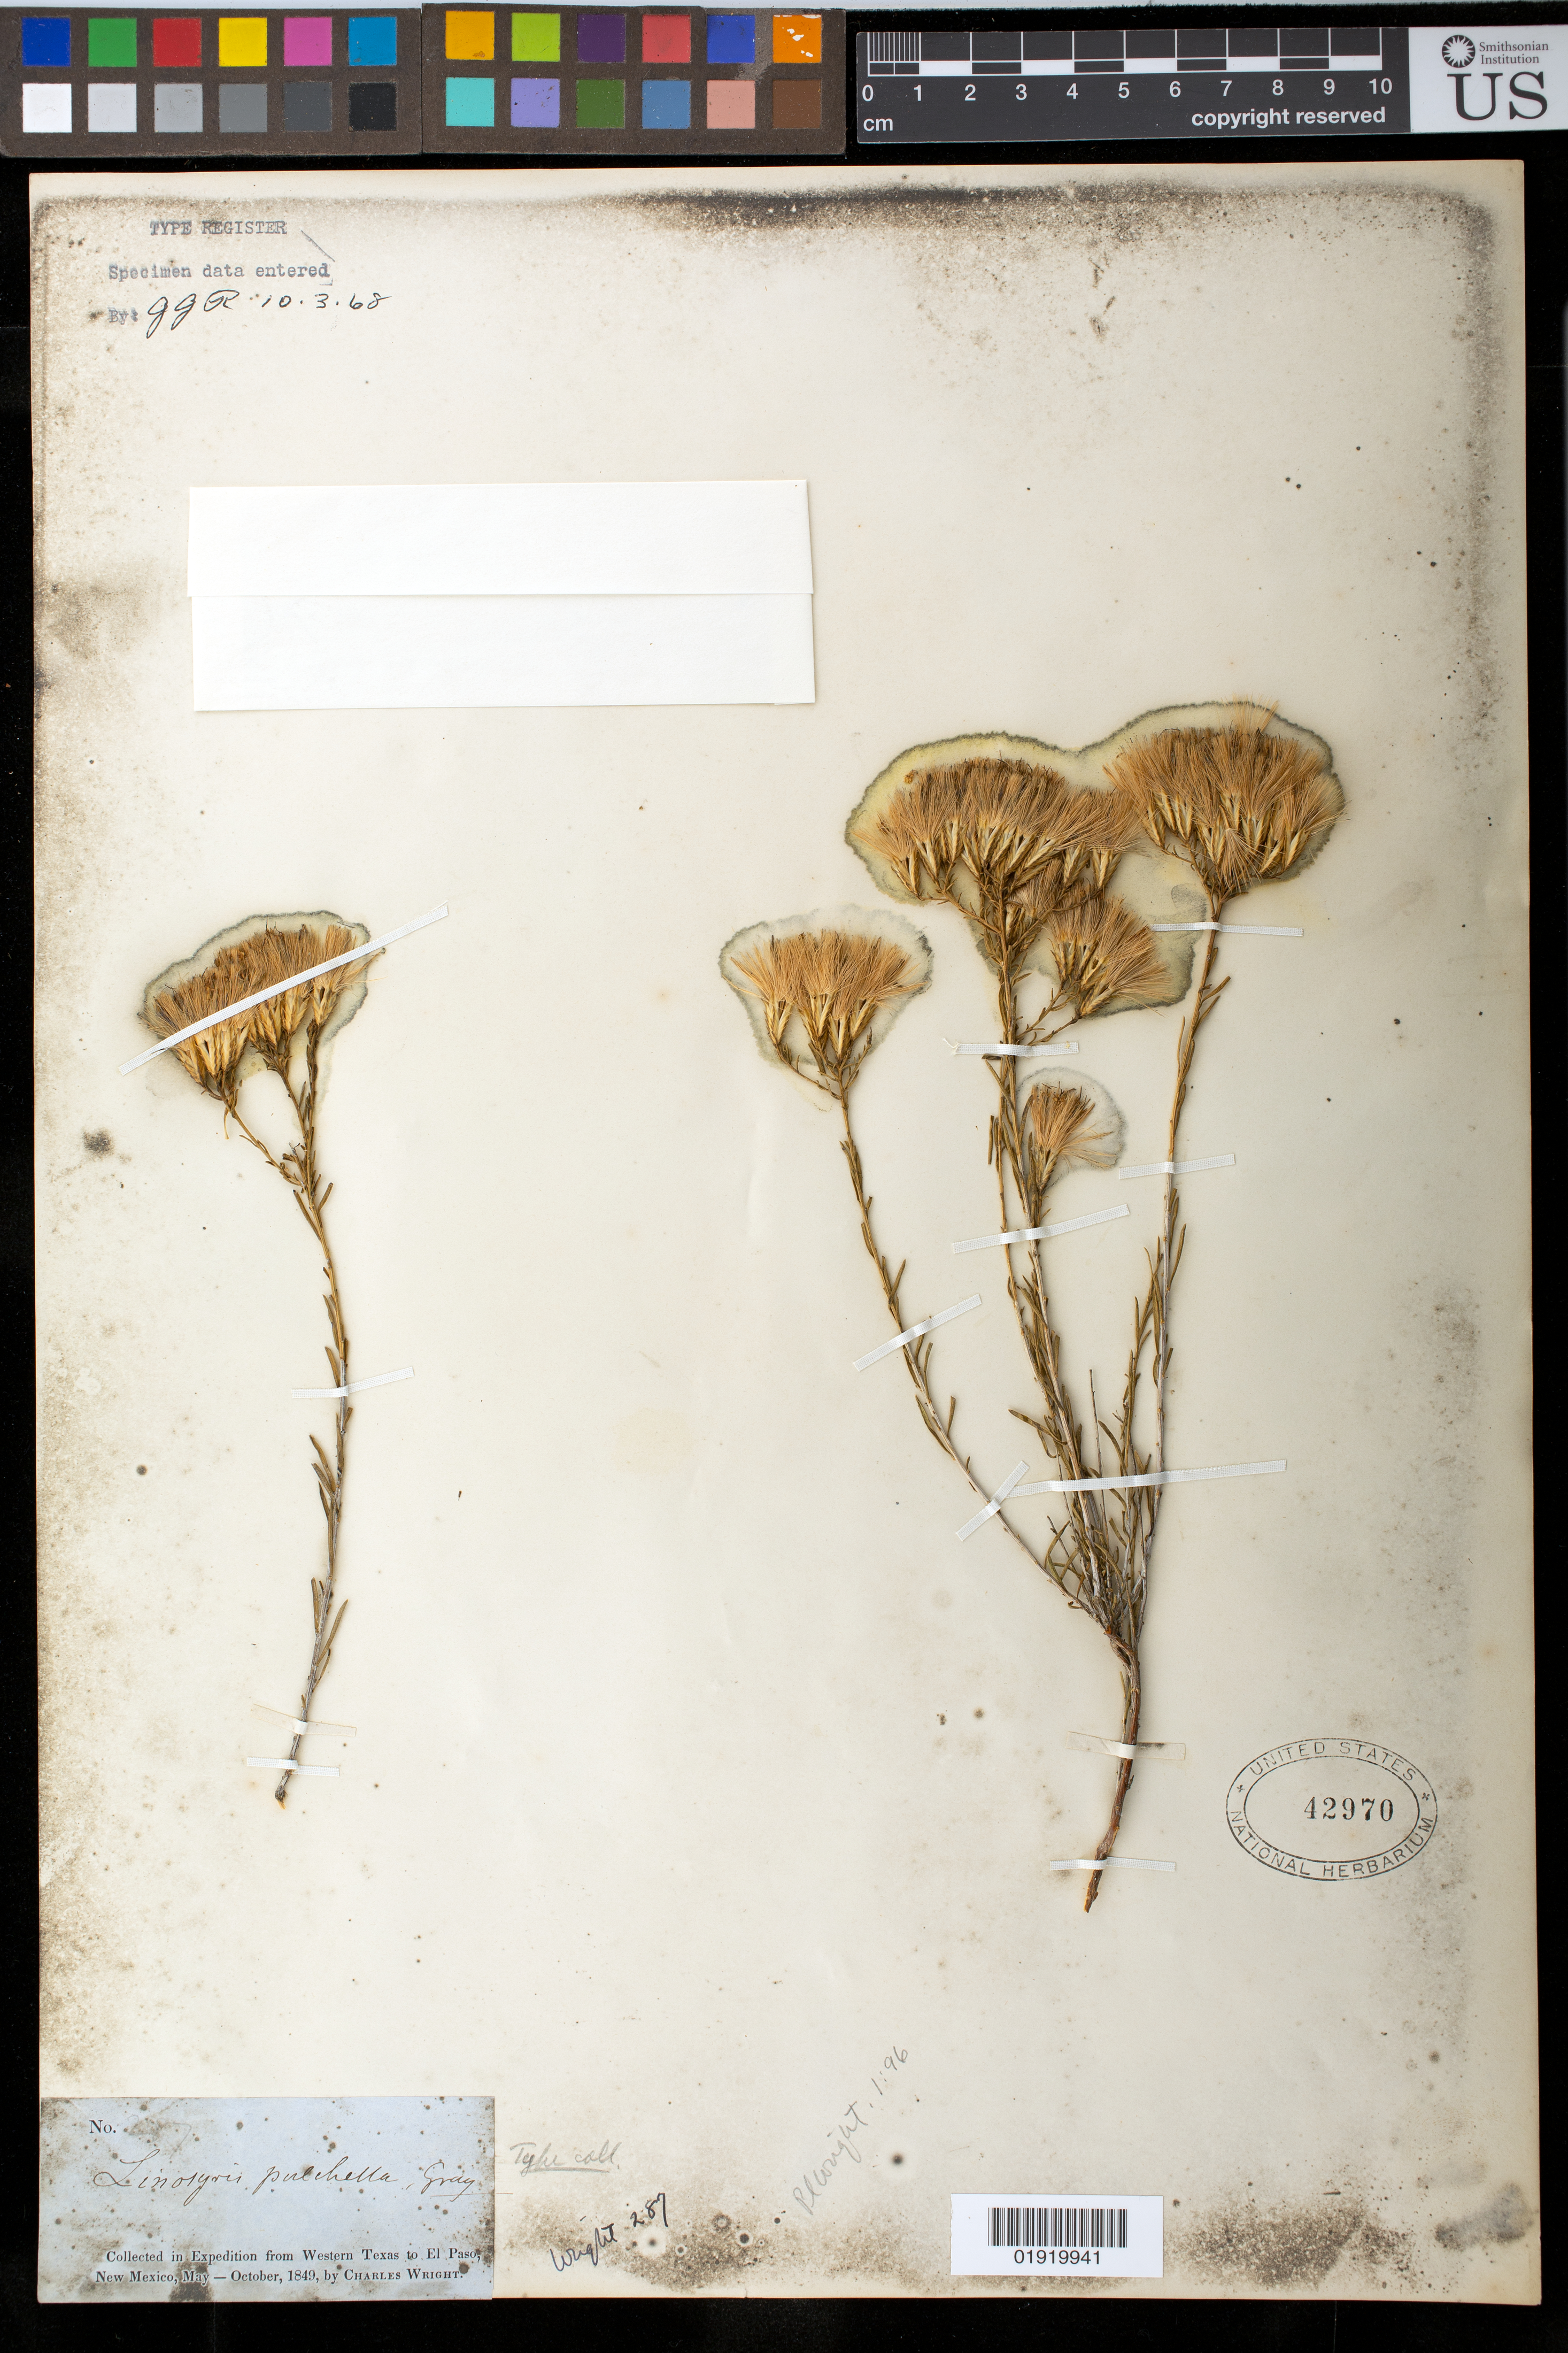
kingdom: Plantae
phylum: Tracheophyta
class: Magnoliopsida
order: Asterales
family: Asteraceae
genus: Linosyris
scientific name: Linosyris pulchella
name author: A. Gray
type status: Type Collection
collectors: C. Wright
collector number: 287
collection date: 1849-05/1849-10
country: United States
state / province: Texas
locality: Western Texas to El Paso, New Mexico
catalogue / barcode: US 42970